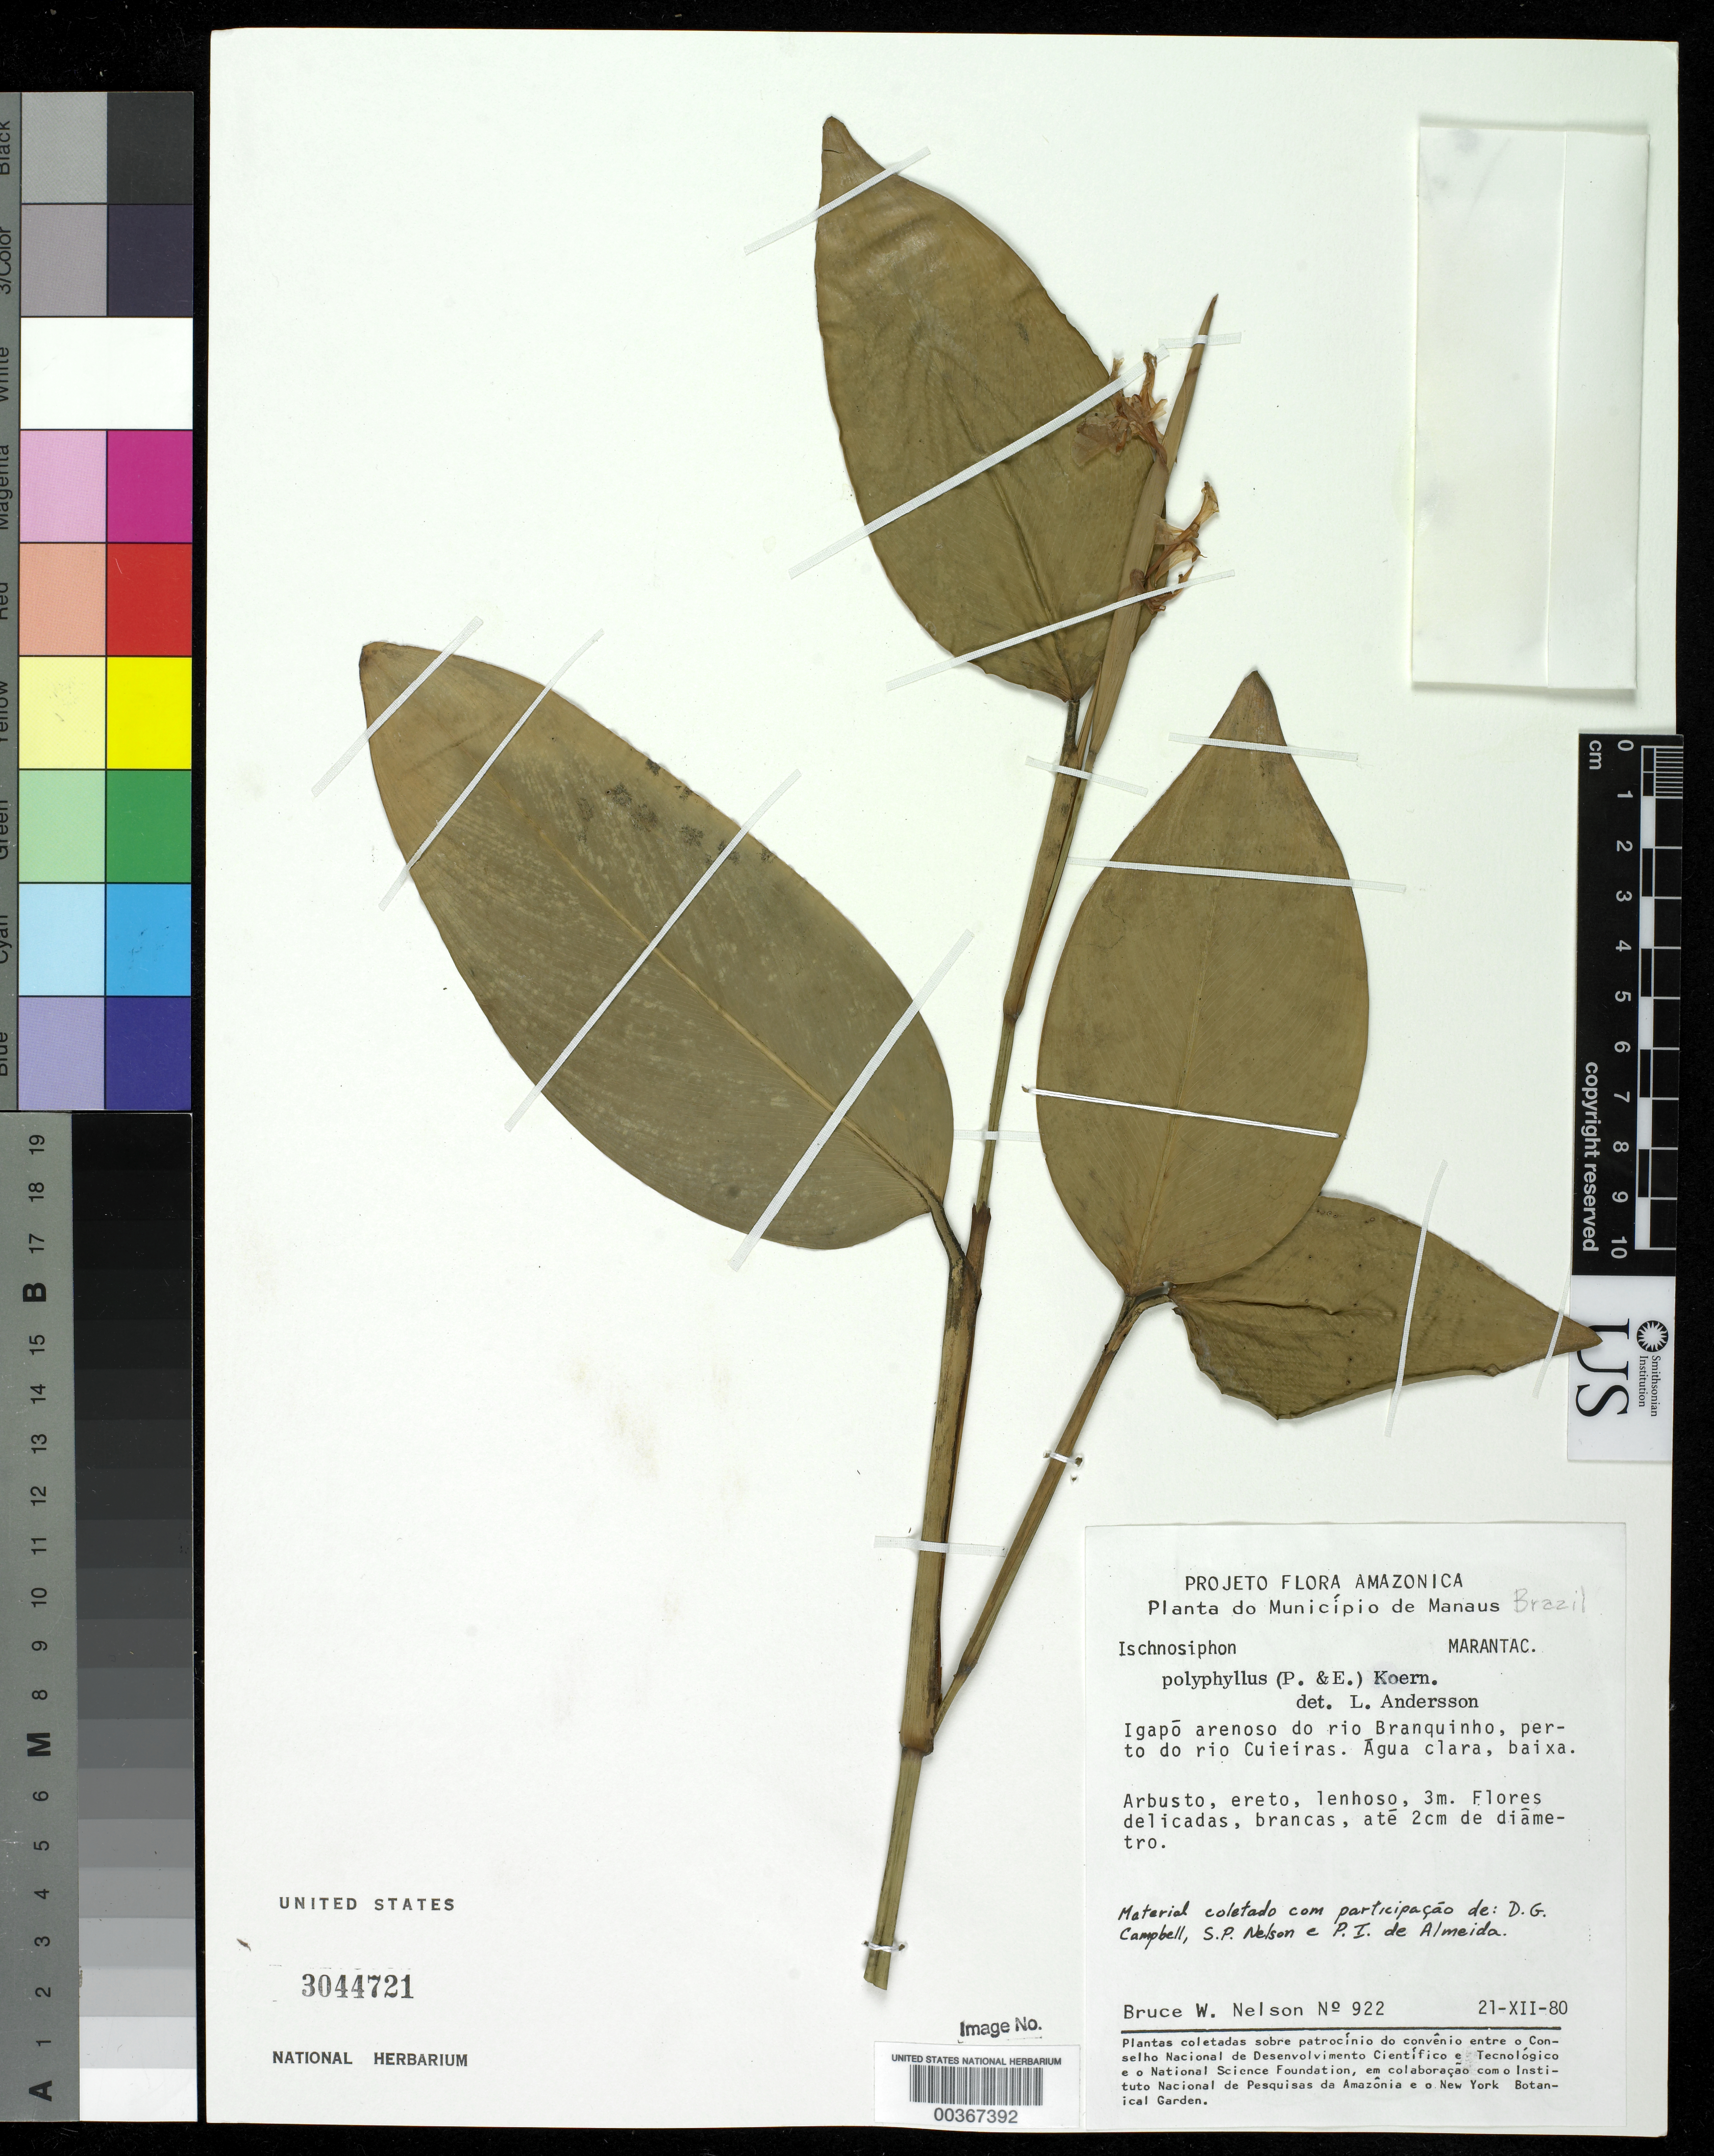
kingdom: Plantae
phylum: Tracheophyta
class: Liliopsida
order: Zingiberales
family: Marantaceae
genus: Ischnosiphon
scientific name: Ischnosiphon polyphyllus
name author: (Poepp. & Endl.) Körn.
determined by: Andersson, [Bengt] Lennart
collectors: B. W. Nelson, E. G. Campbell, S. P. Nelson & P. De Almeida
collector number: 922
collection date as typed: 21 Dec 1980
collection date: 1980-12-21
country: Brazil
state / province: Amazonas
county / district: Manaus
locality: Planta do mun de manaus, igapo arenoso do rio branquinho, perto do rio cuieiras, agua clara, baixa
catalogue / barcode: US 3044721